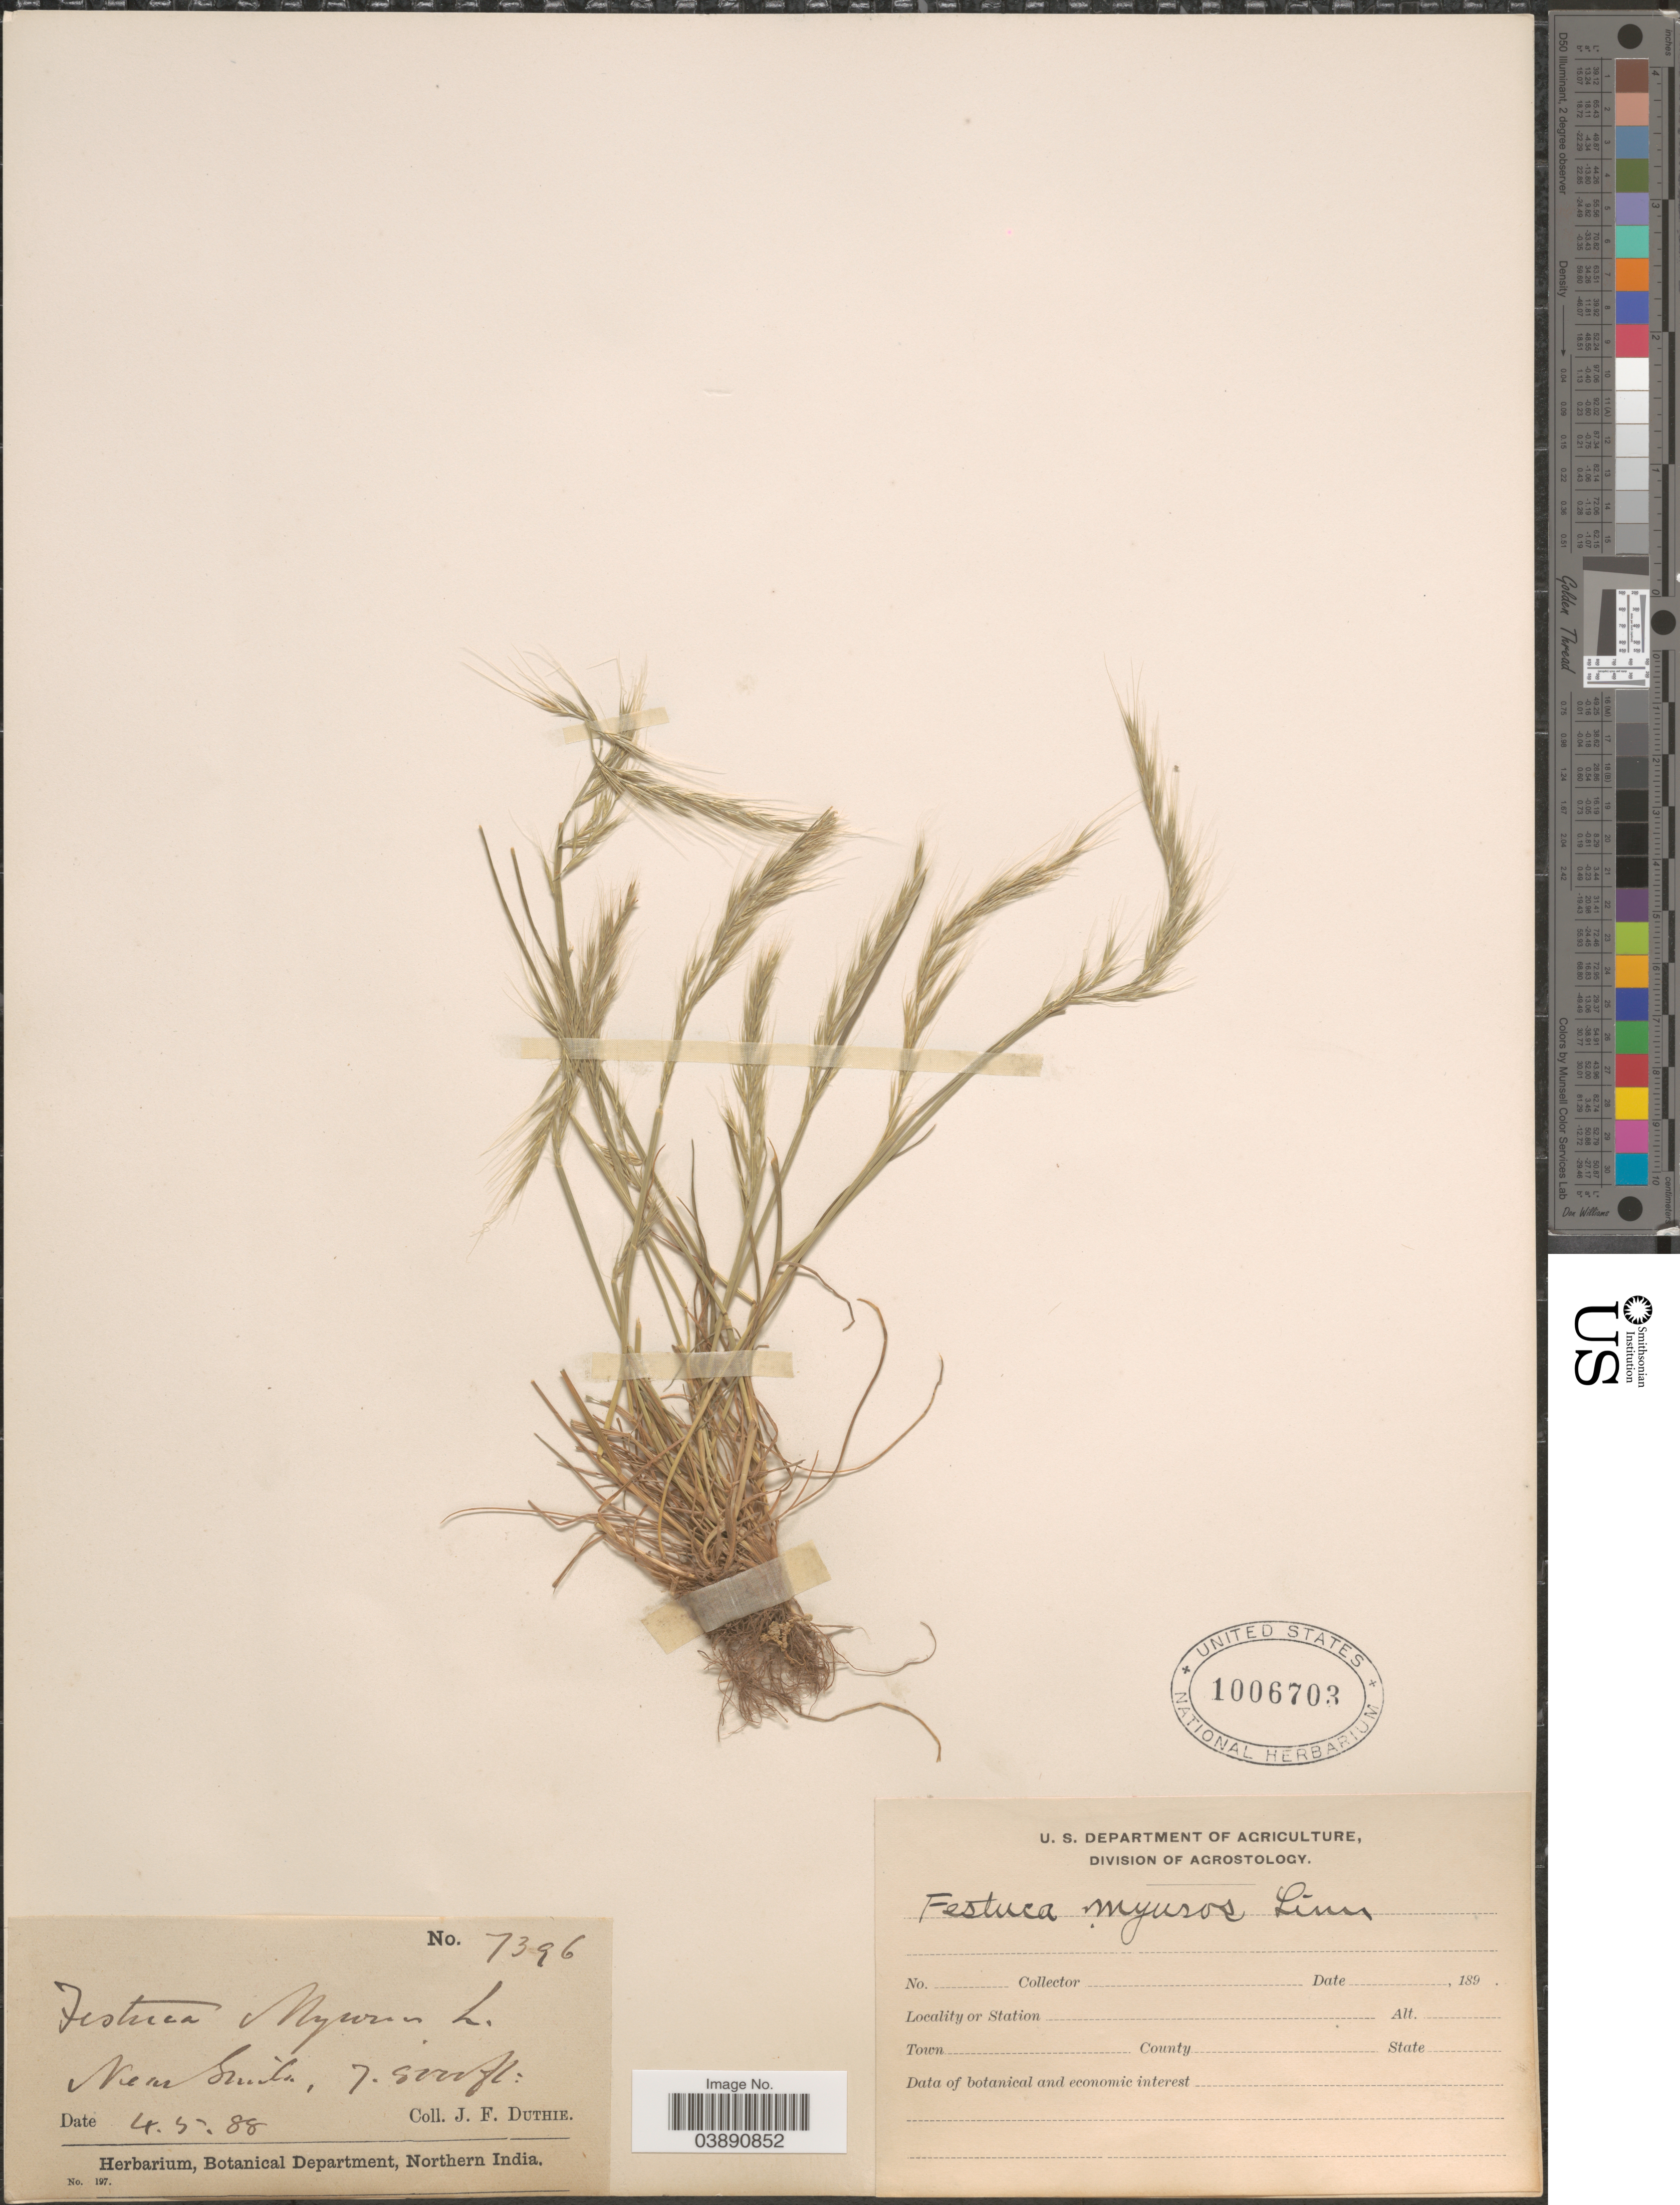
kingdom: Plantae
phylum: Tracheophyta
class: Liliopsida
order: Poales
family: Poaceae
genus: Festuca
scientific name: Festuca myuros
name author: L.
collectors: J. F. Duthie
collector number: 7396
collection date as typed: Transcribed d/m/y: 4/5/88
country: India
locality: New Simla.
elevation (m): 2134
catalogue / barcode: US 1006703